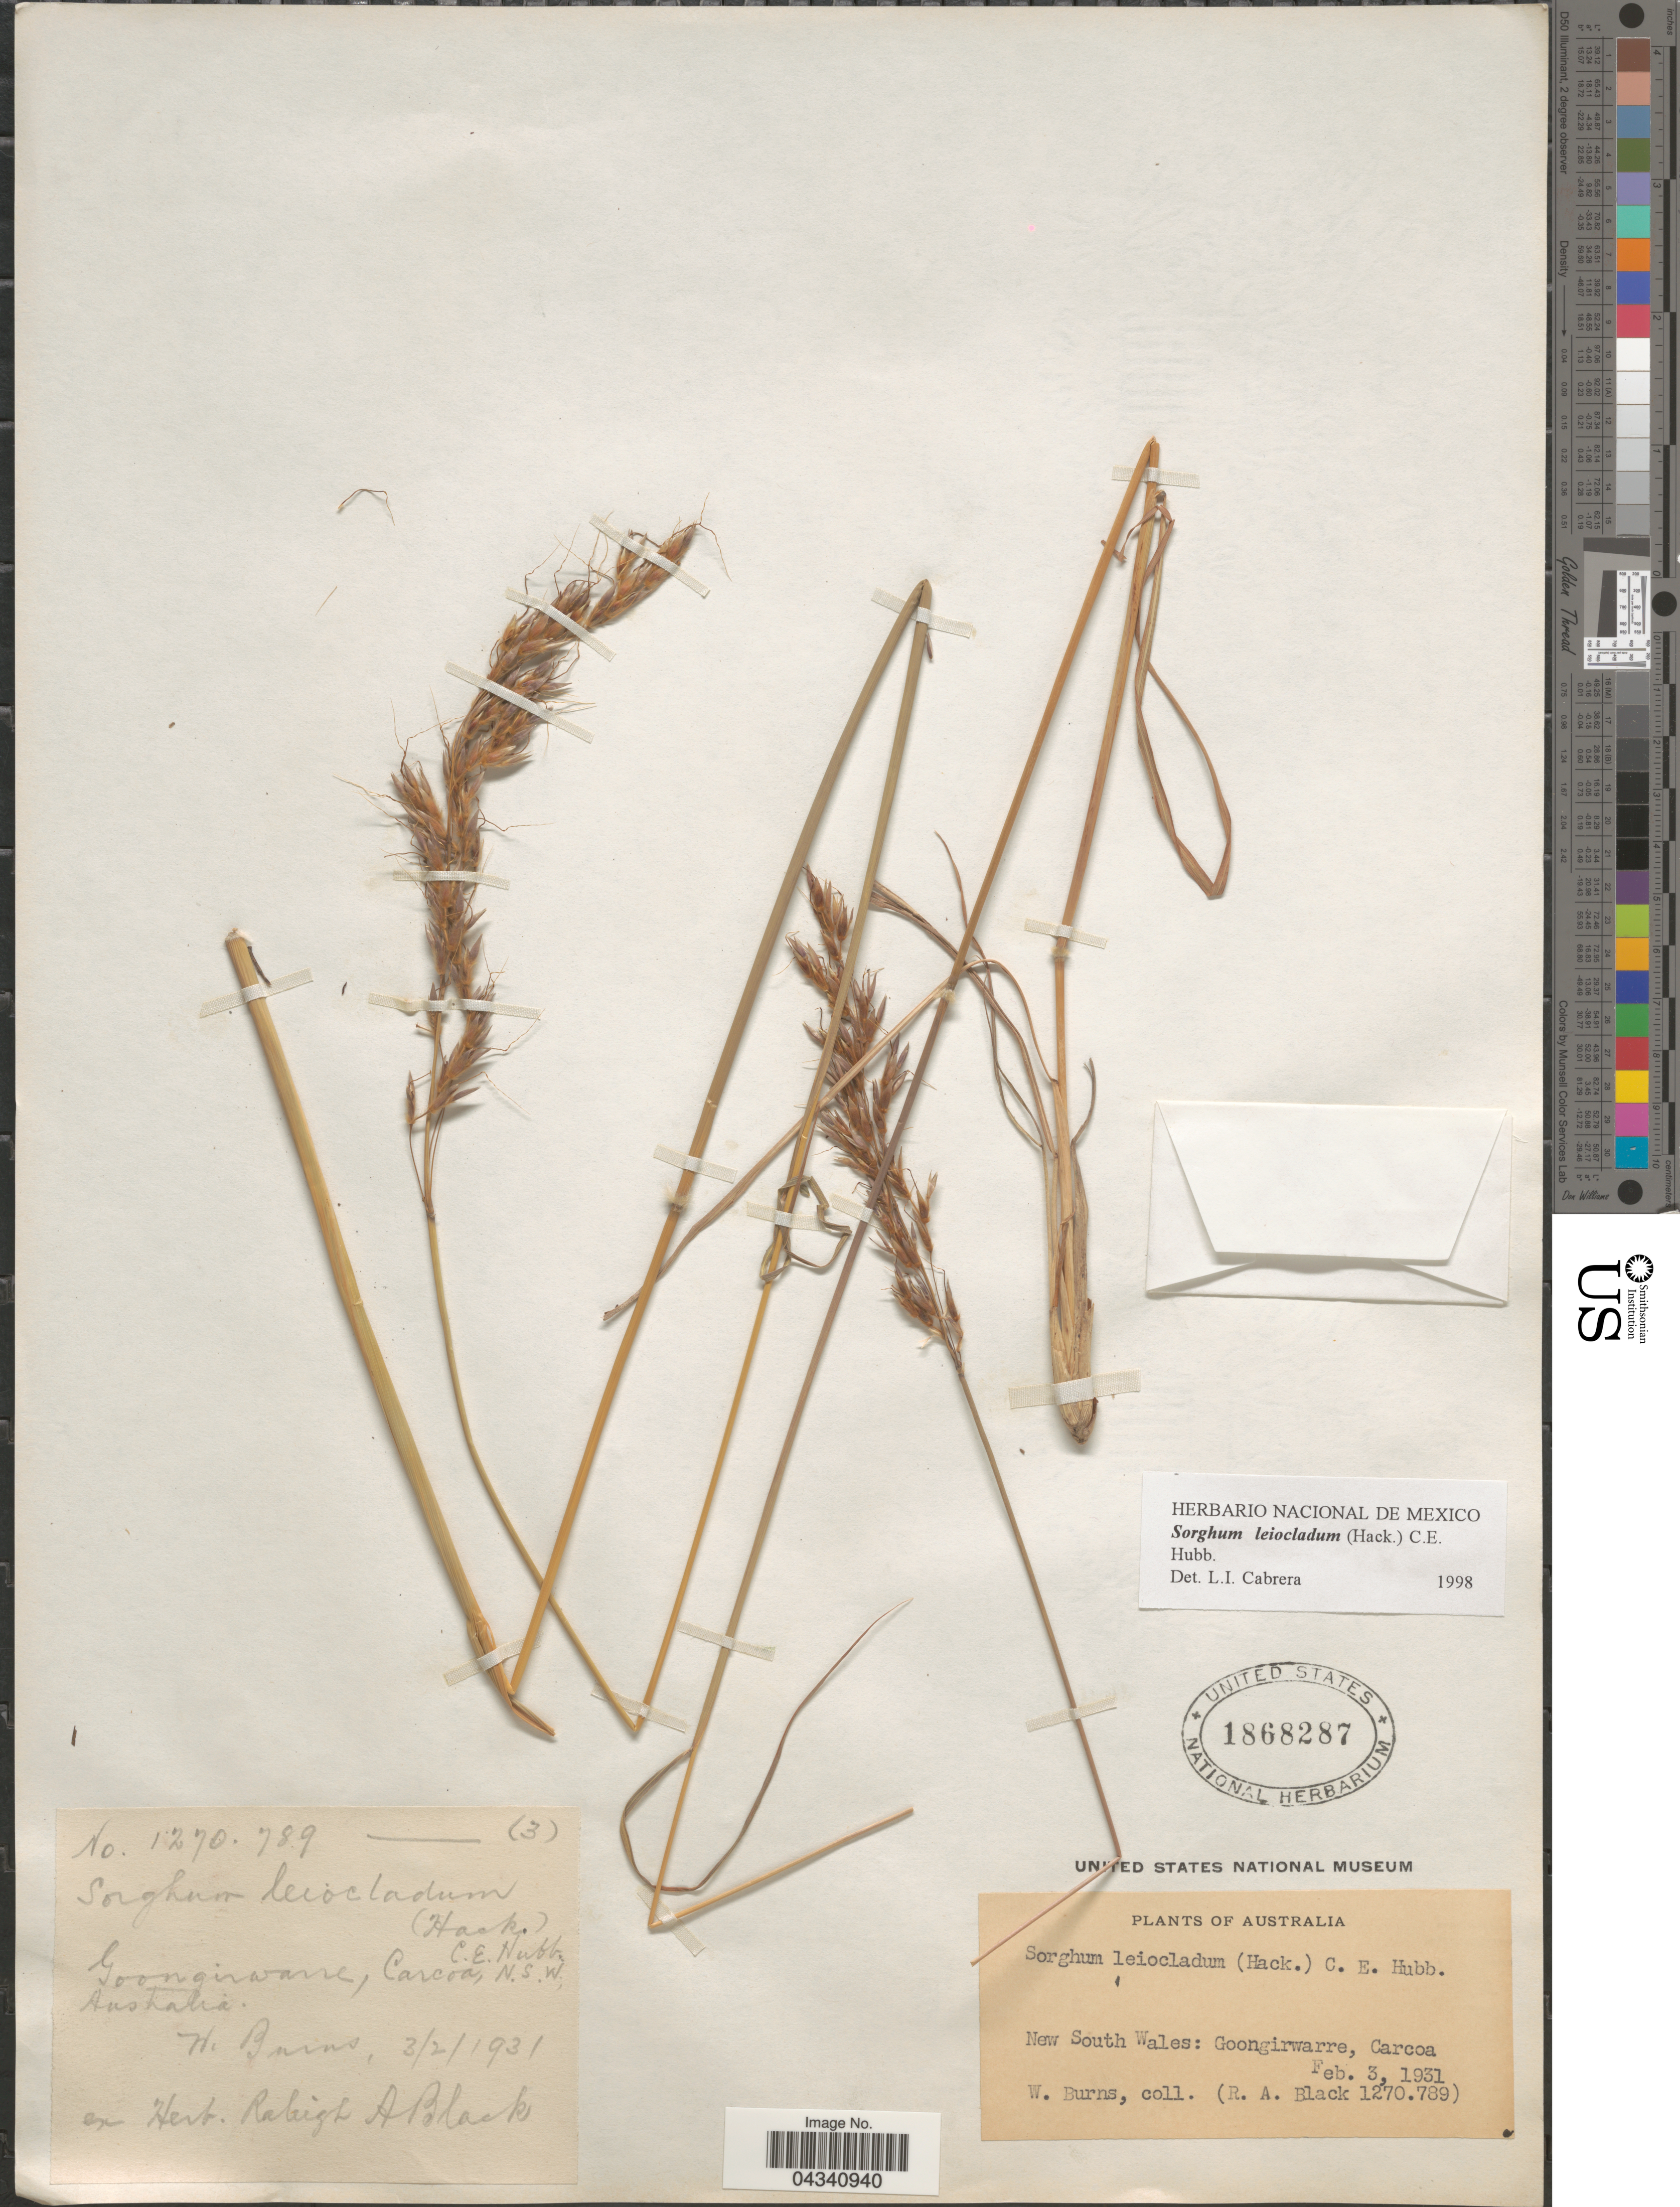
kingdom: Plantae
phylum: Tracheophyta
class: Liliopsida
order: Poales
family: Poaceae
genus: Sorghum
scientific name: Sorghum leiocladum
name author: (J. Hack.) C.E. Hubb.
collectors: W. Burns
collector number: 1270.789-(3)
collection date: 1931-02-03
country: Australia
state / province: New South Wales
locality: Goongirwarre, Carcoa.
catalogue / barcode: US 1868287